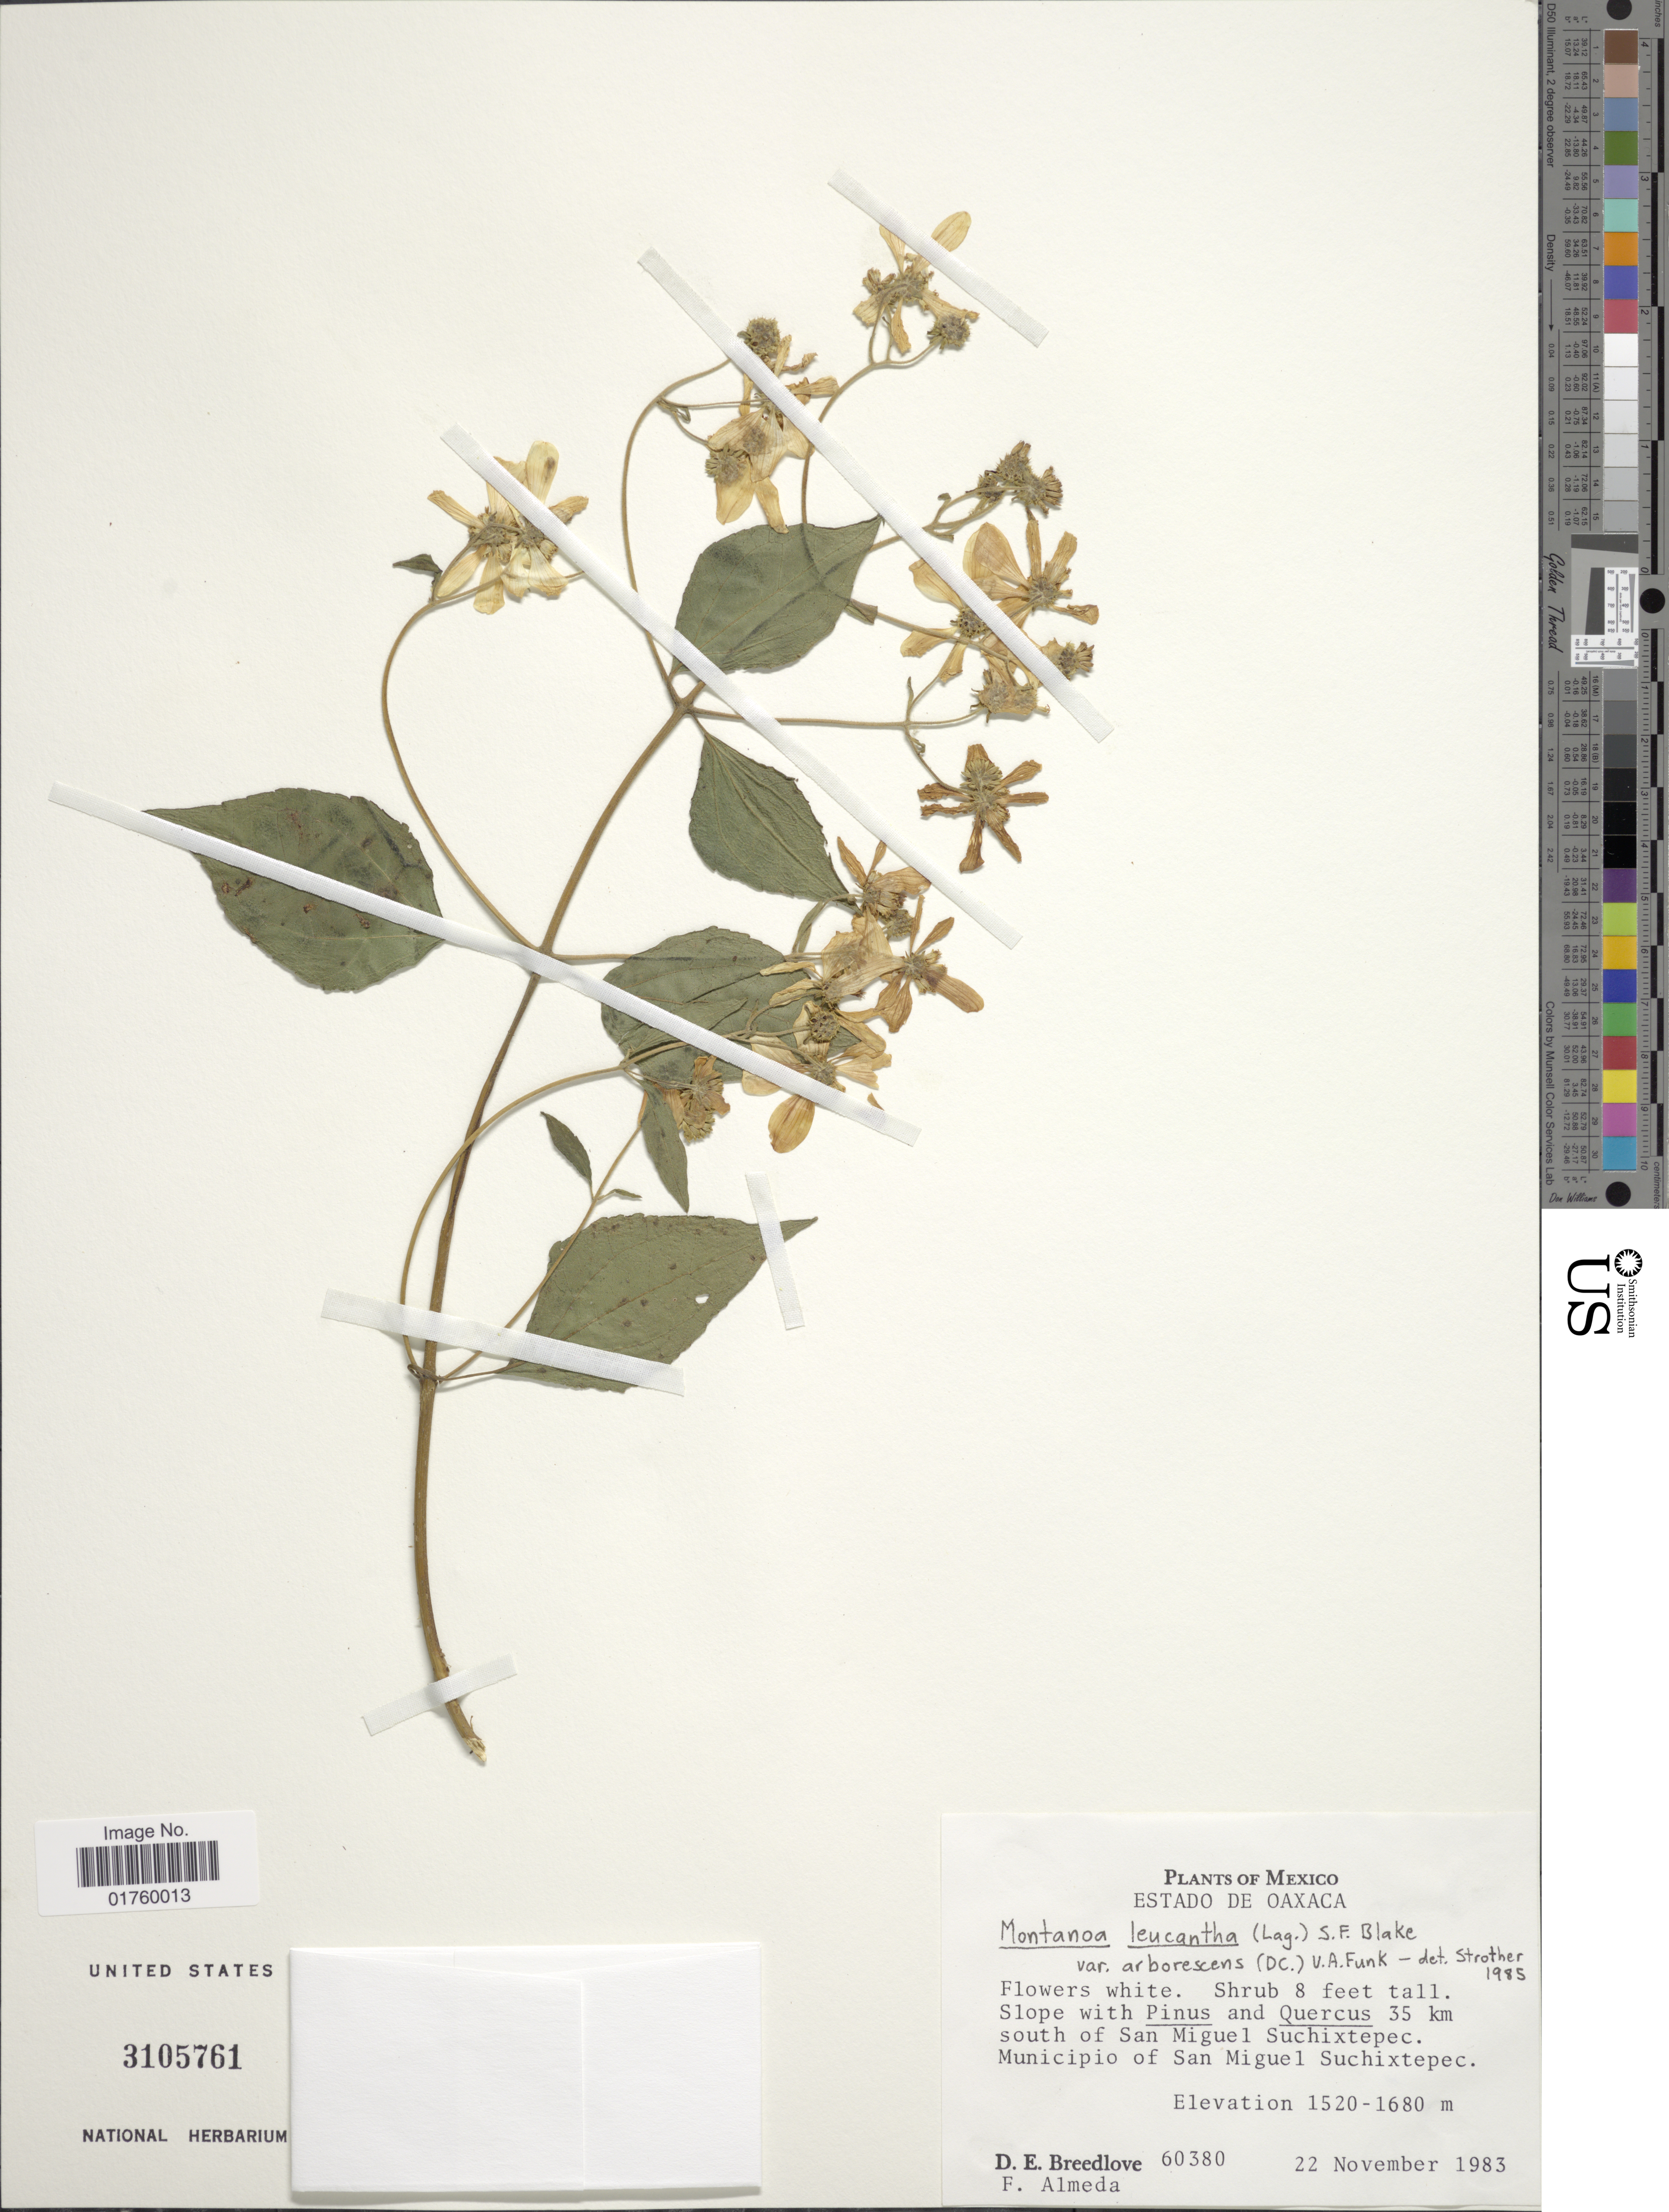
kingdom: Plantae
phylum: Tracheophyta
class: Magnoliopsida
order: Asterales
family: Asteraceae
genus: Montanoa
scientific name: Montanoa leucantha subsp. arborescens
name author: (DC.) V.A. Funk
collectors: D. E. Breedlove & F. Almeda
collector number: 60380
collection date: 1983-11-22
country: Mexico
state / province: Oaxaca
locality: Slope 35 km south of San Miguel Suchixtepec, Municipio of San Miguel.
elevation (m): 1520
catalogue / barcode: US 3105761